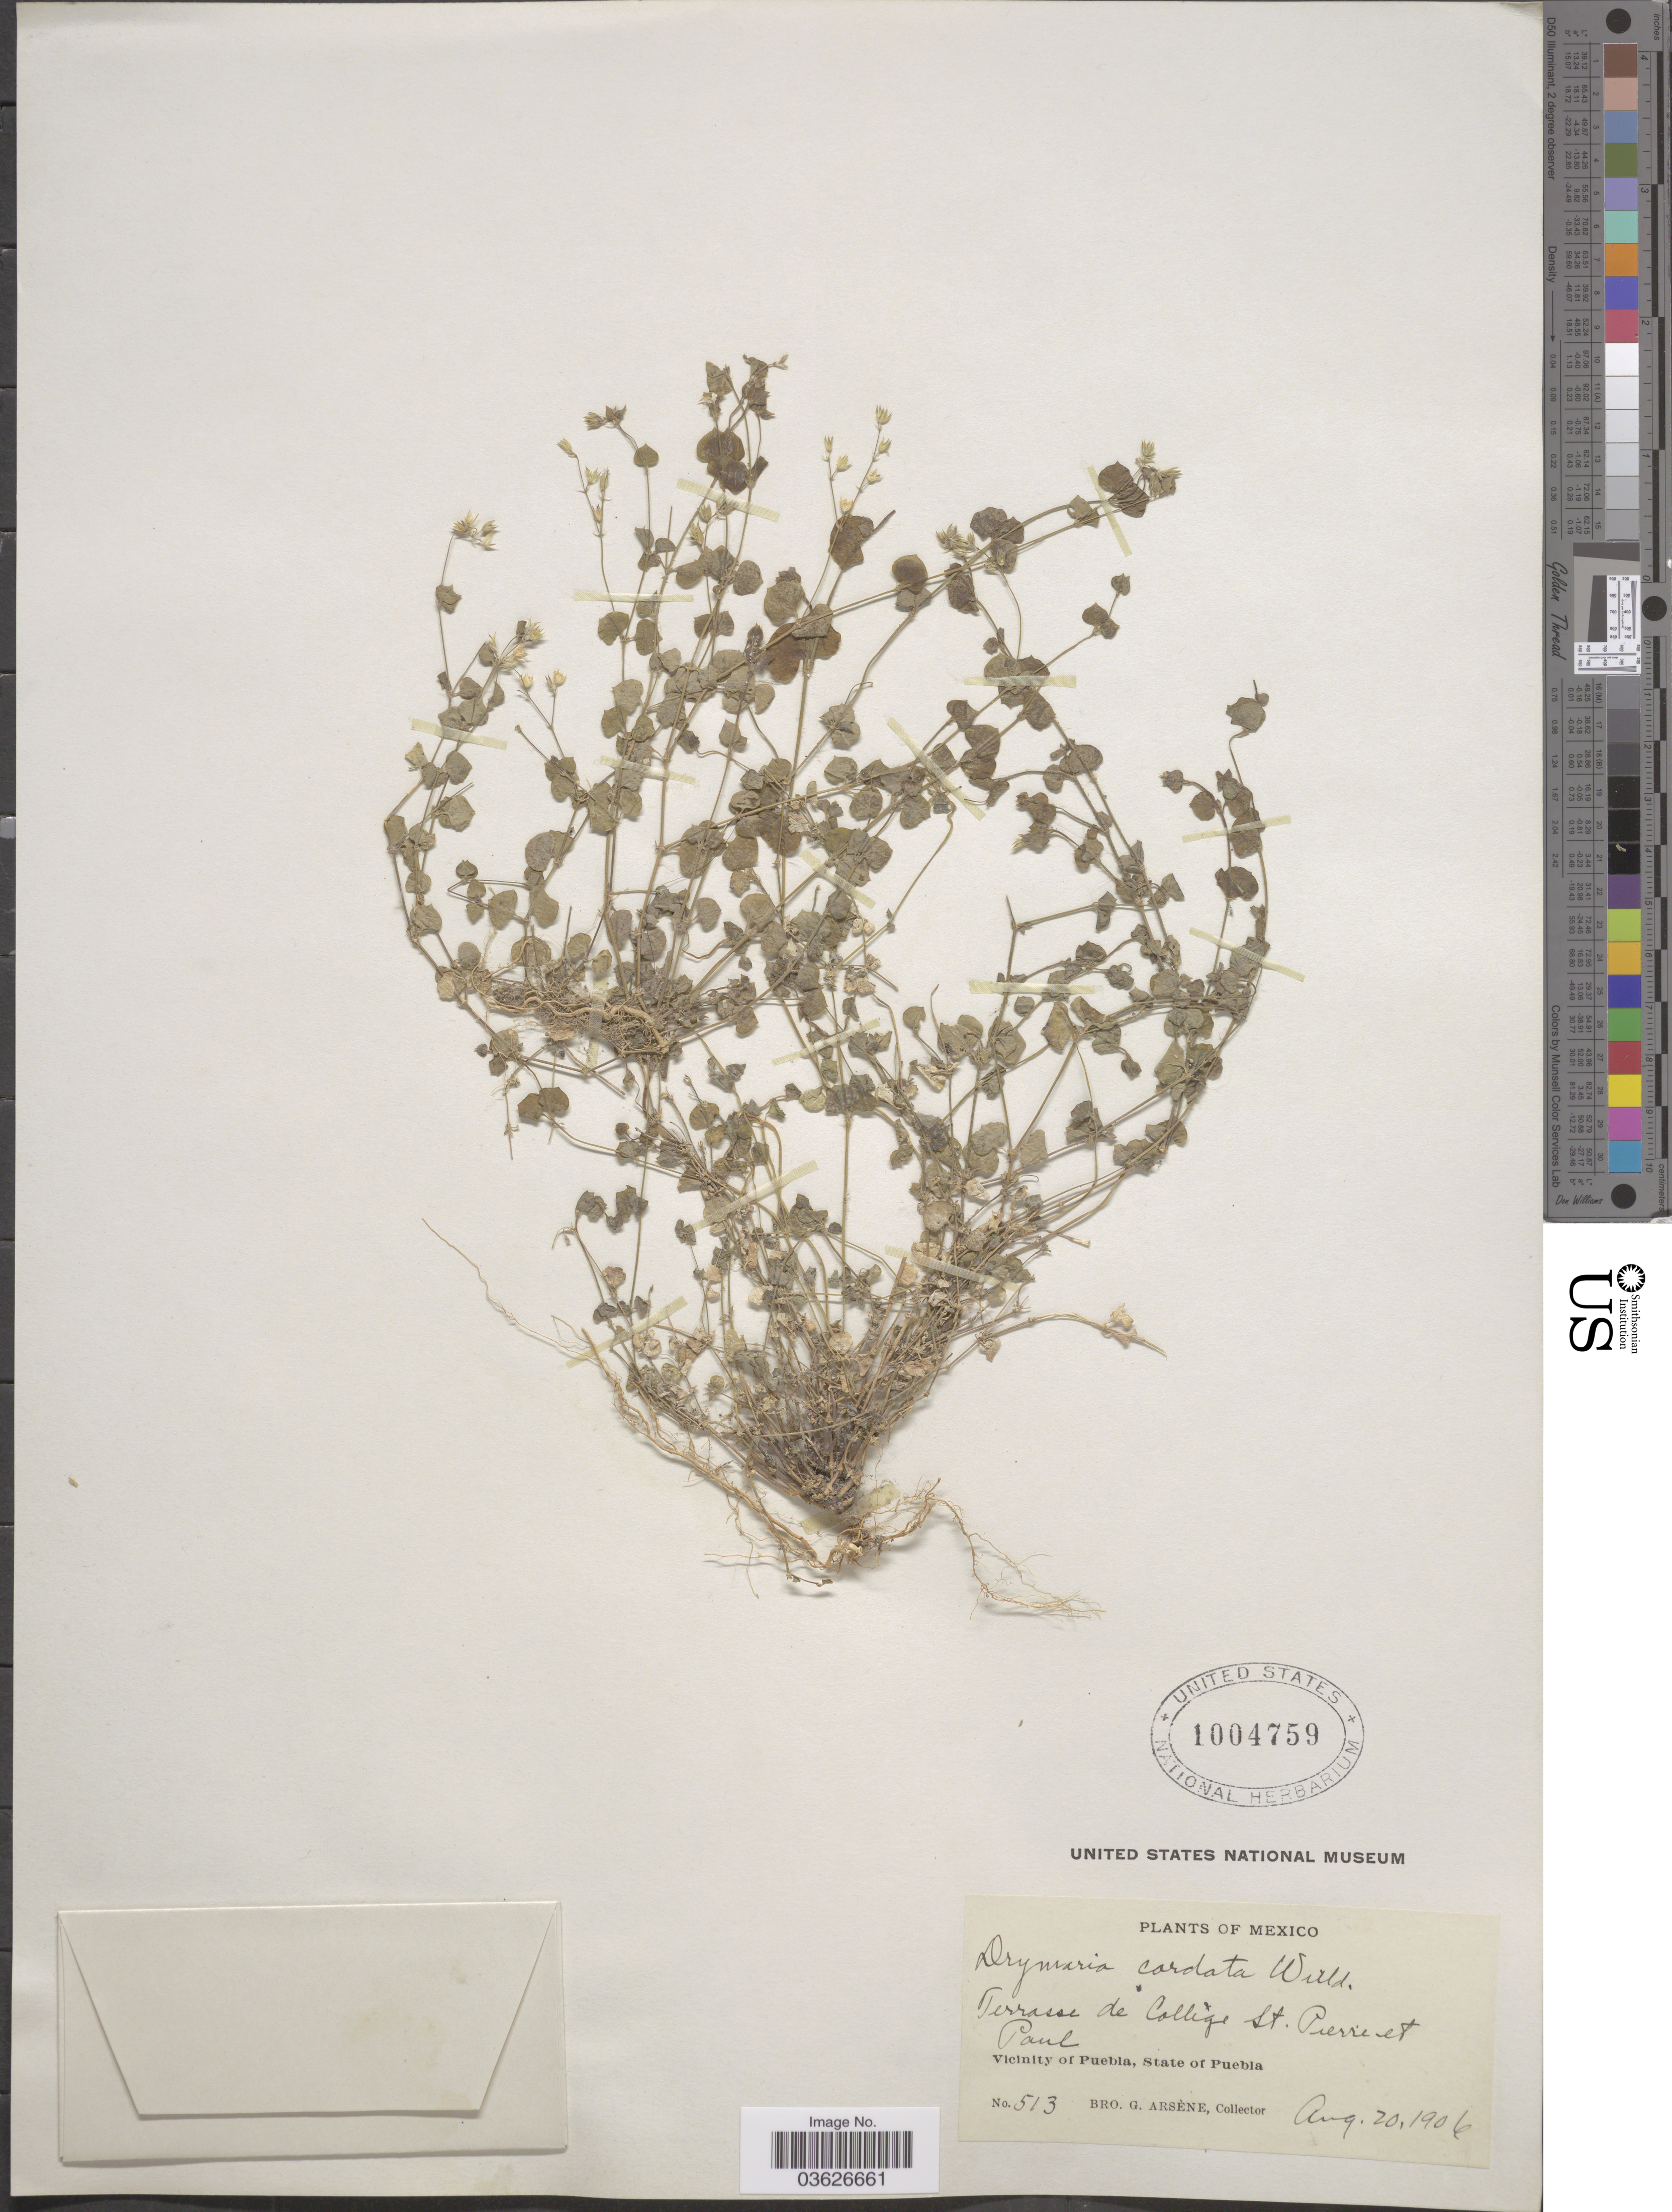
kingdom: Plantae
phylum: Tracheophyta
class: Magnoliopsida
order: Caryophyllales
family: Caryophyllaceae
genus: Drymaria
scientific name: Drymaria glandulosa var. fendleri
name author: (S. Watson) Fosberg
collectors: Bro. G. Arsène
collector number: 513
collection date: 1906-08-20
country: Mexico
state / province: Puebla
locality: Terrasse de College St. Pierre et Paul. Vicinity of Puebla.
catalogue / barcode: US 1004759